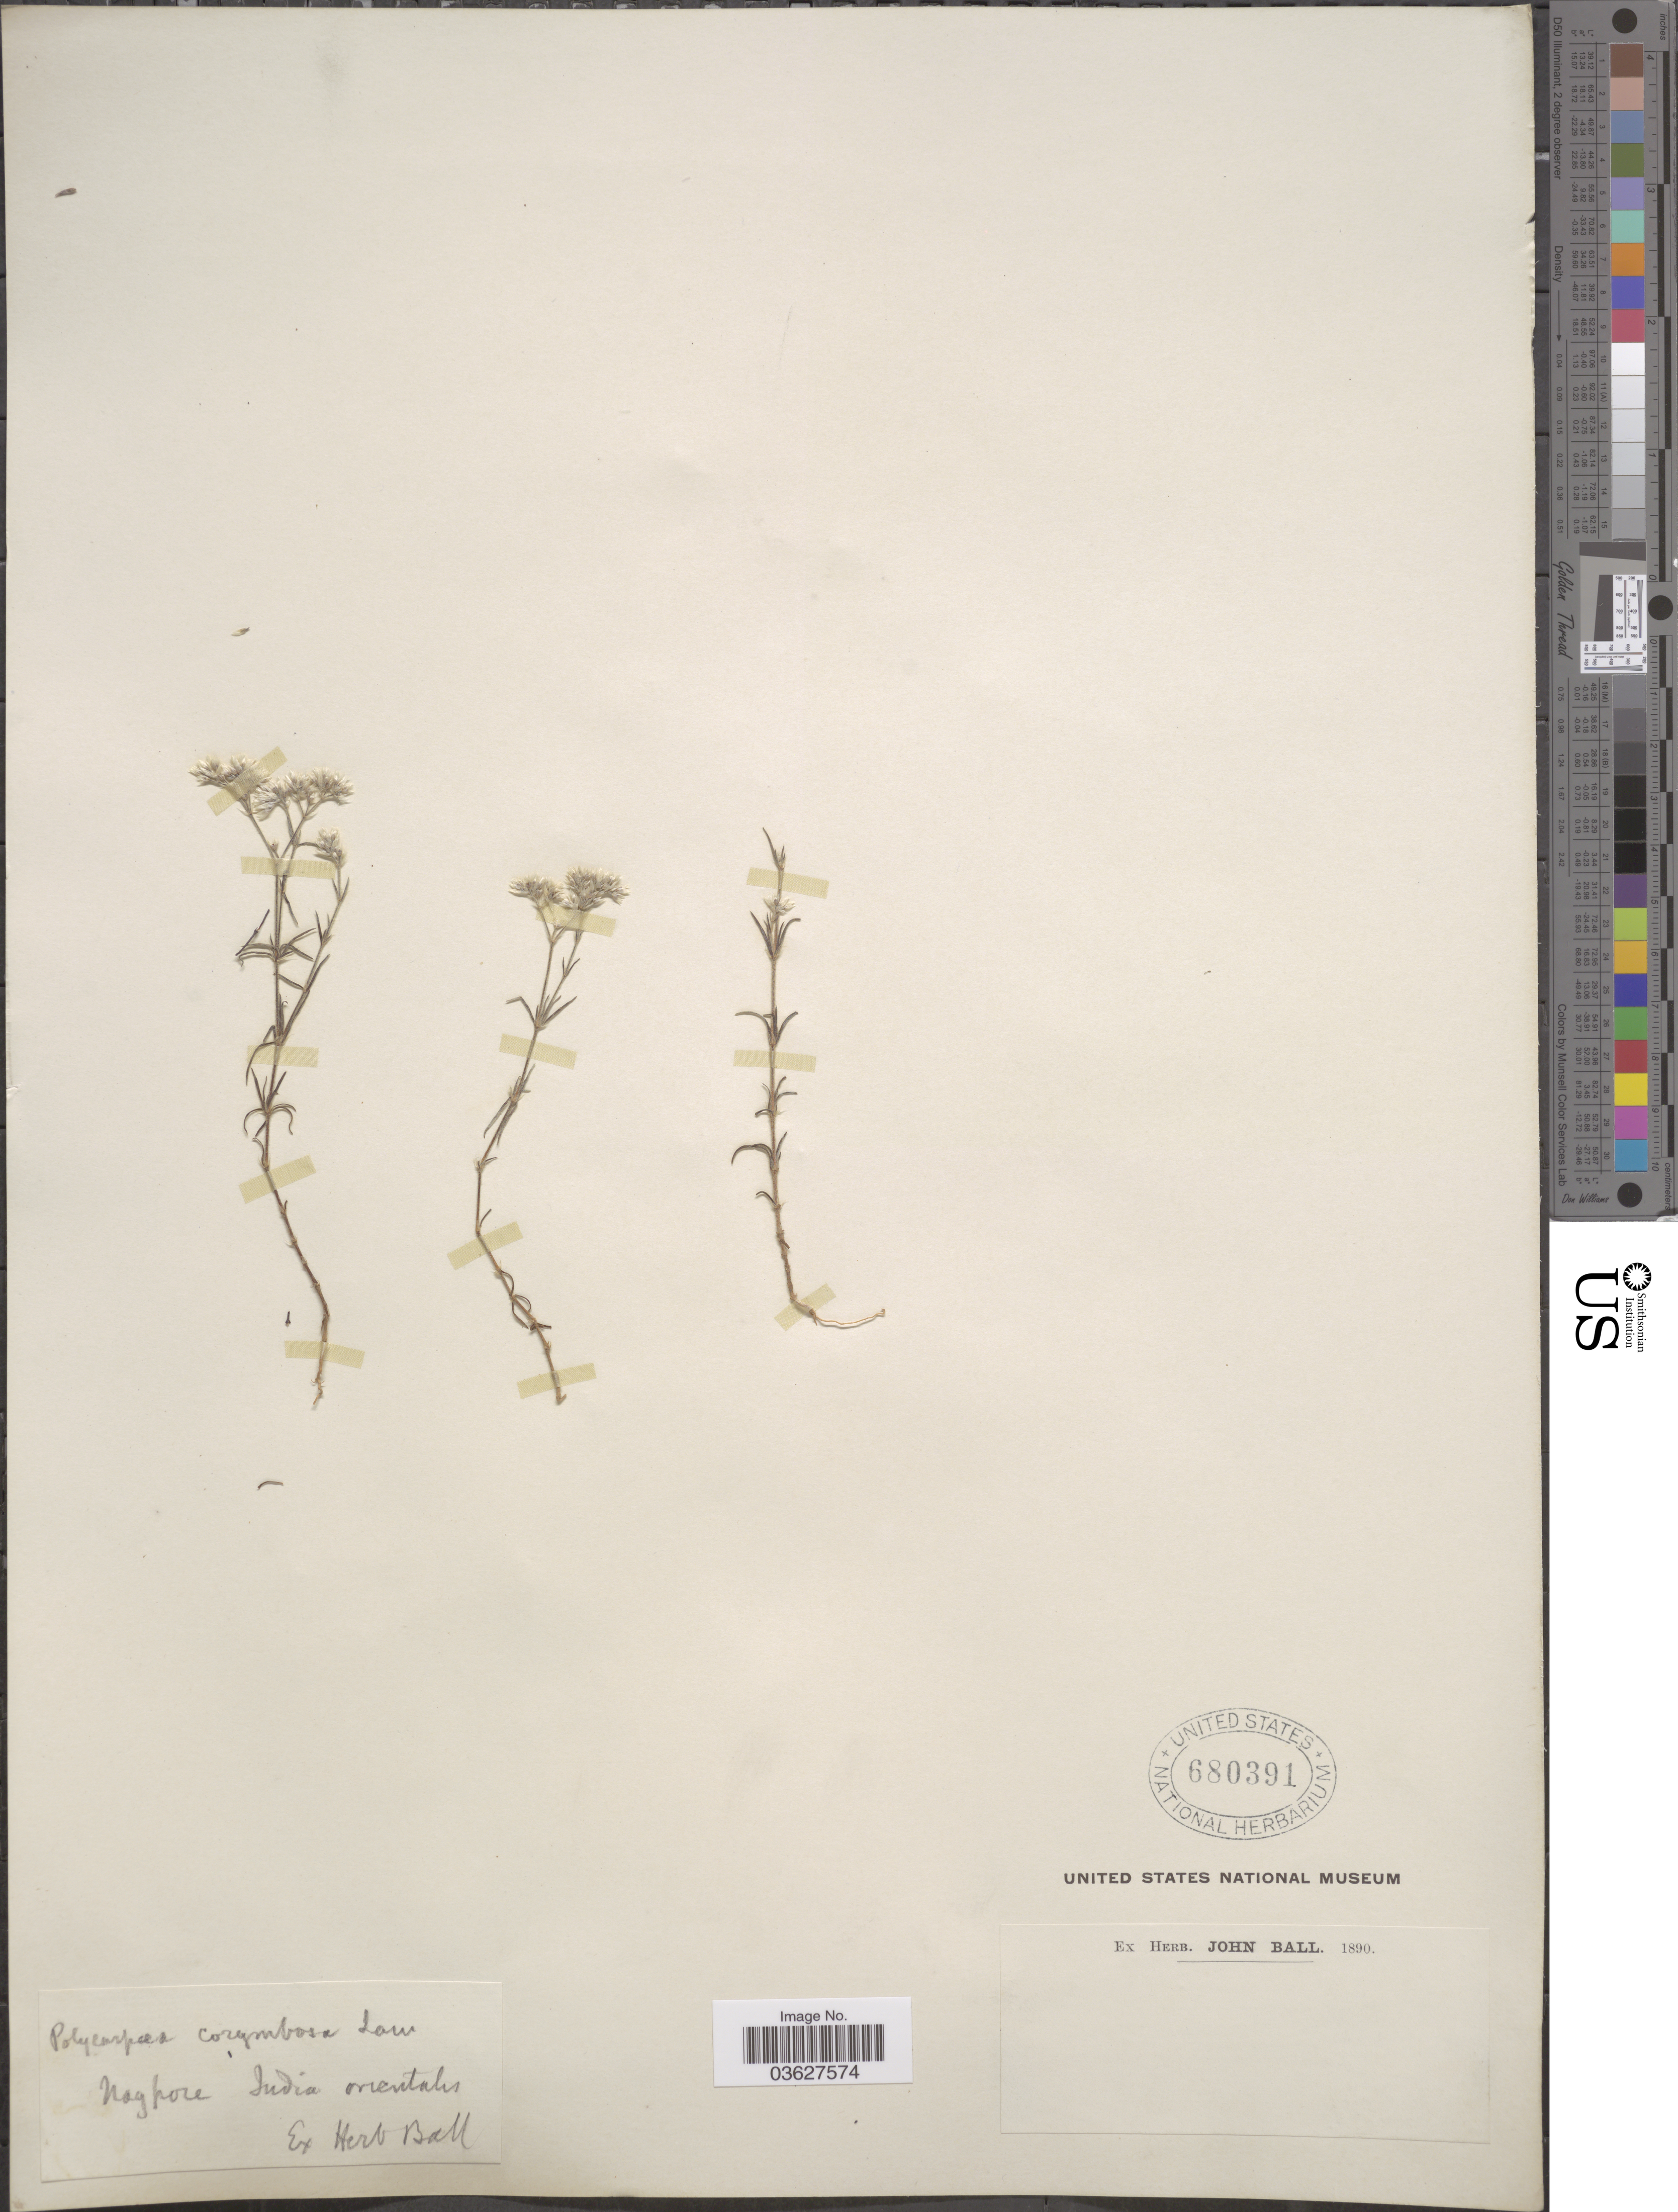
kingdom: Plantae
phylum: Tracheophyta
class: Magnoliopsida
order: Caryophyllales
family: Caryophyllaceae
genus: Polycarpaea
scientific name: Polycarpaea corymbosa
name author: (L.) Lam.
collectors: ex herb. John Ball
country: India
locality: Nagpore, India orientales.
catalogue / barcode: US 680391